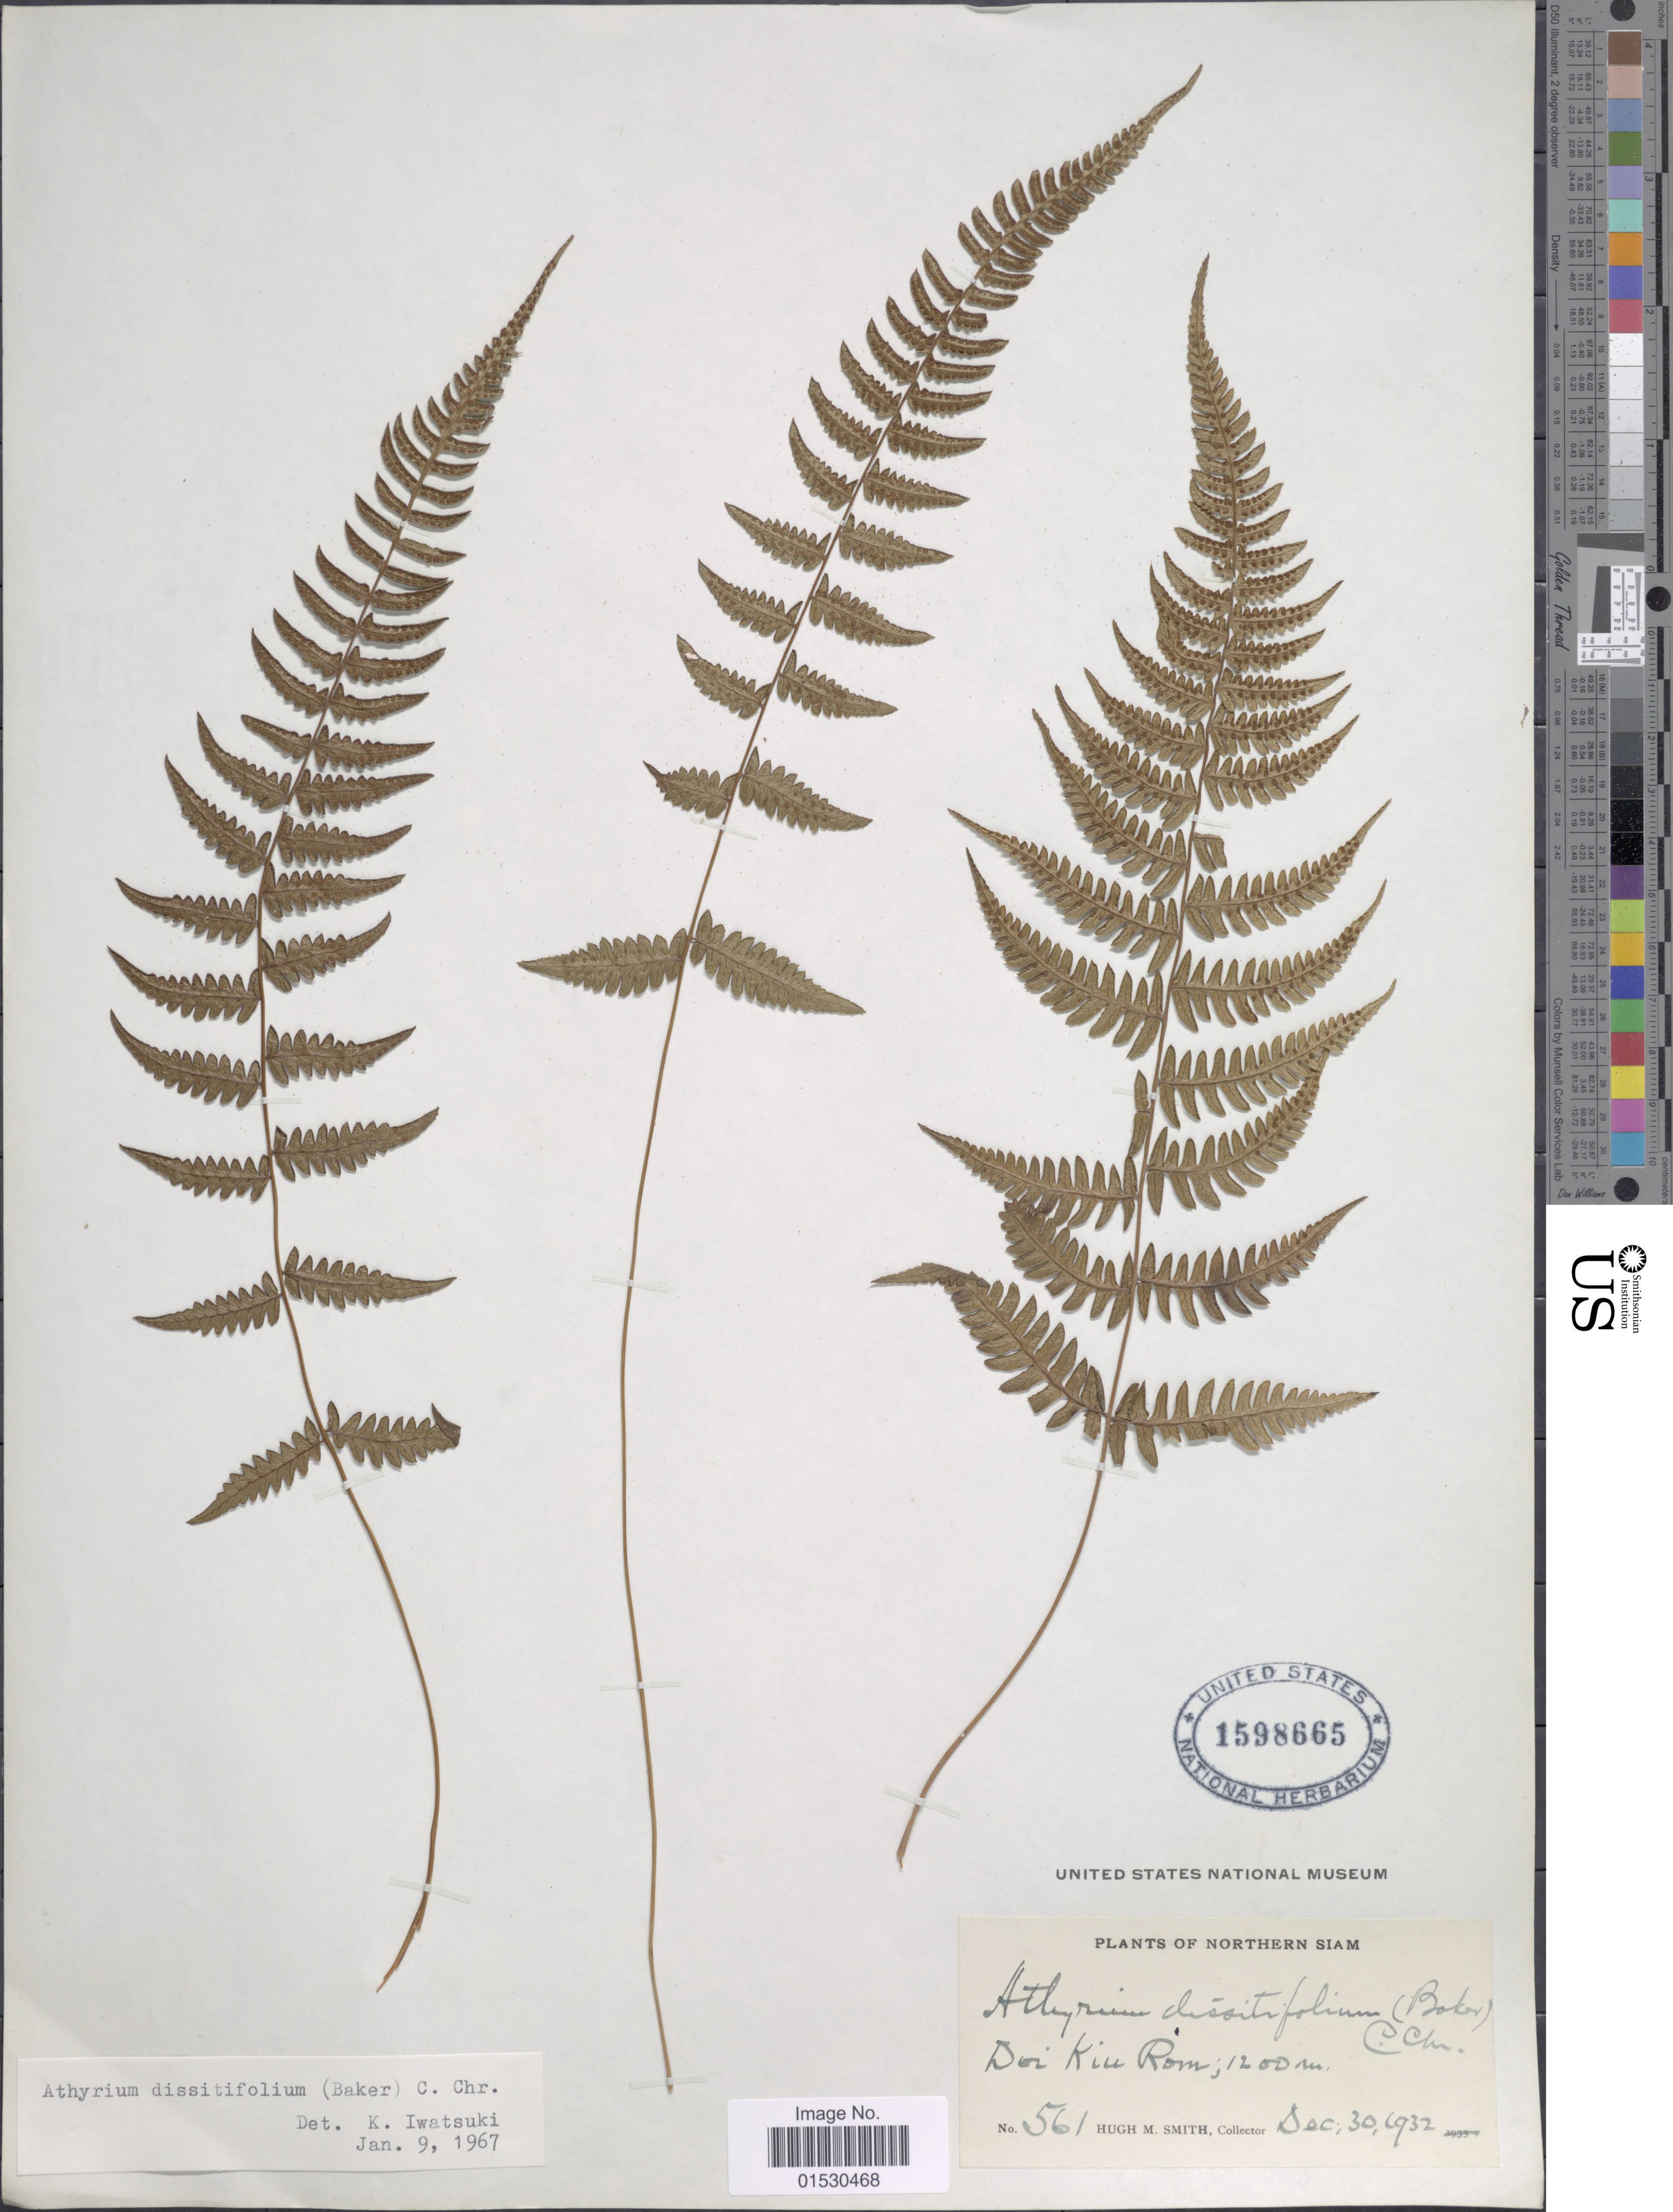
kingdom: Plantae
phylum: Tracheophyta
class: Polypodiopsida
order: Polypodiales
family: Athyriaceae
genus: Athyrium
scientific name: Athyrium dissitifolium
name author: (Baker) C. Chr.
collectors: H. M. Smith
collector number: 561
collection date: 1932-12-30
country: Thailand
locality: Northern Siam, Doi Kui Rom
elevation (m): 1200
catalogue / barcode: US 1598665